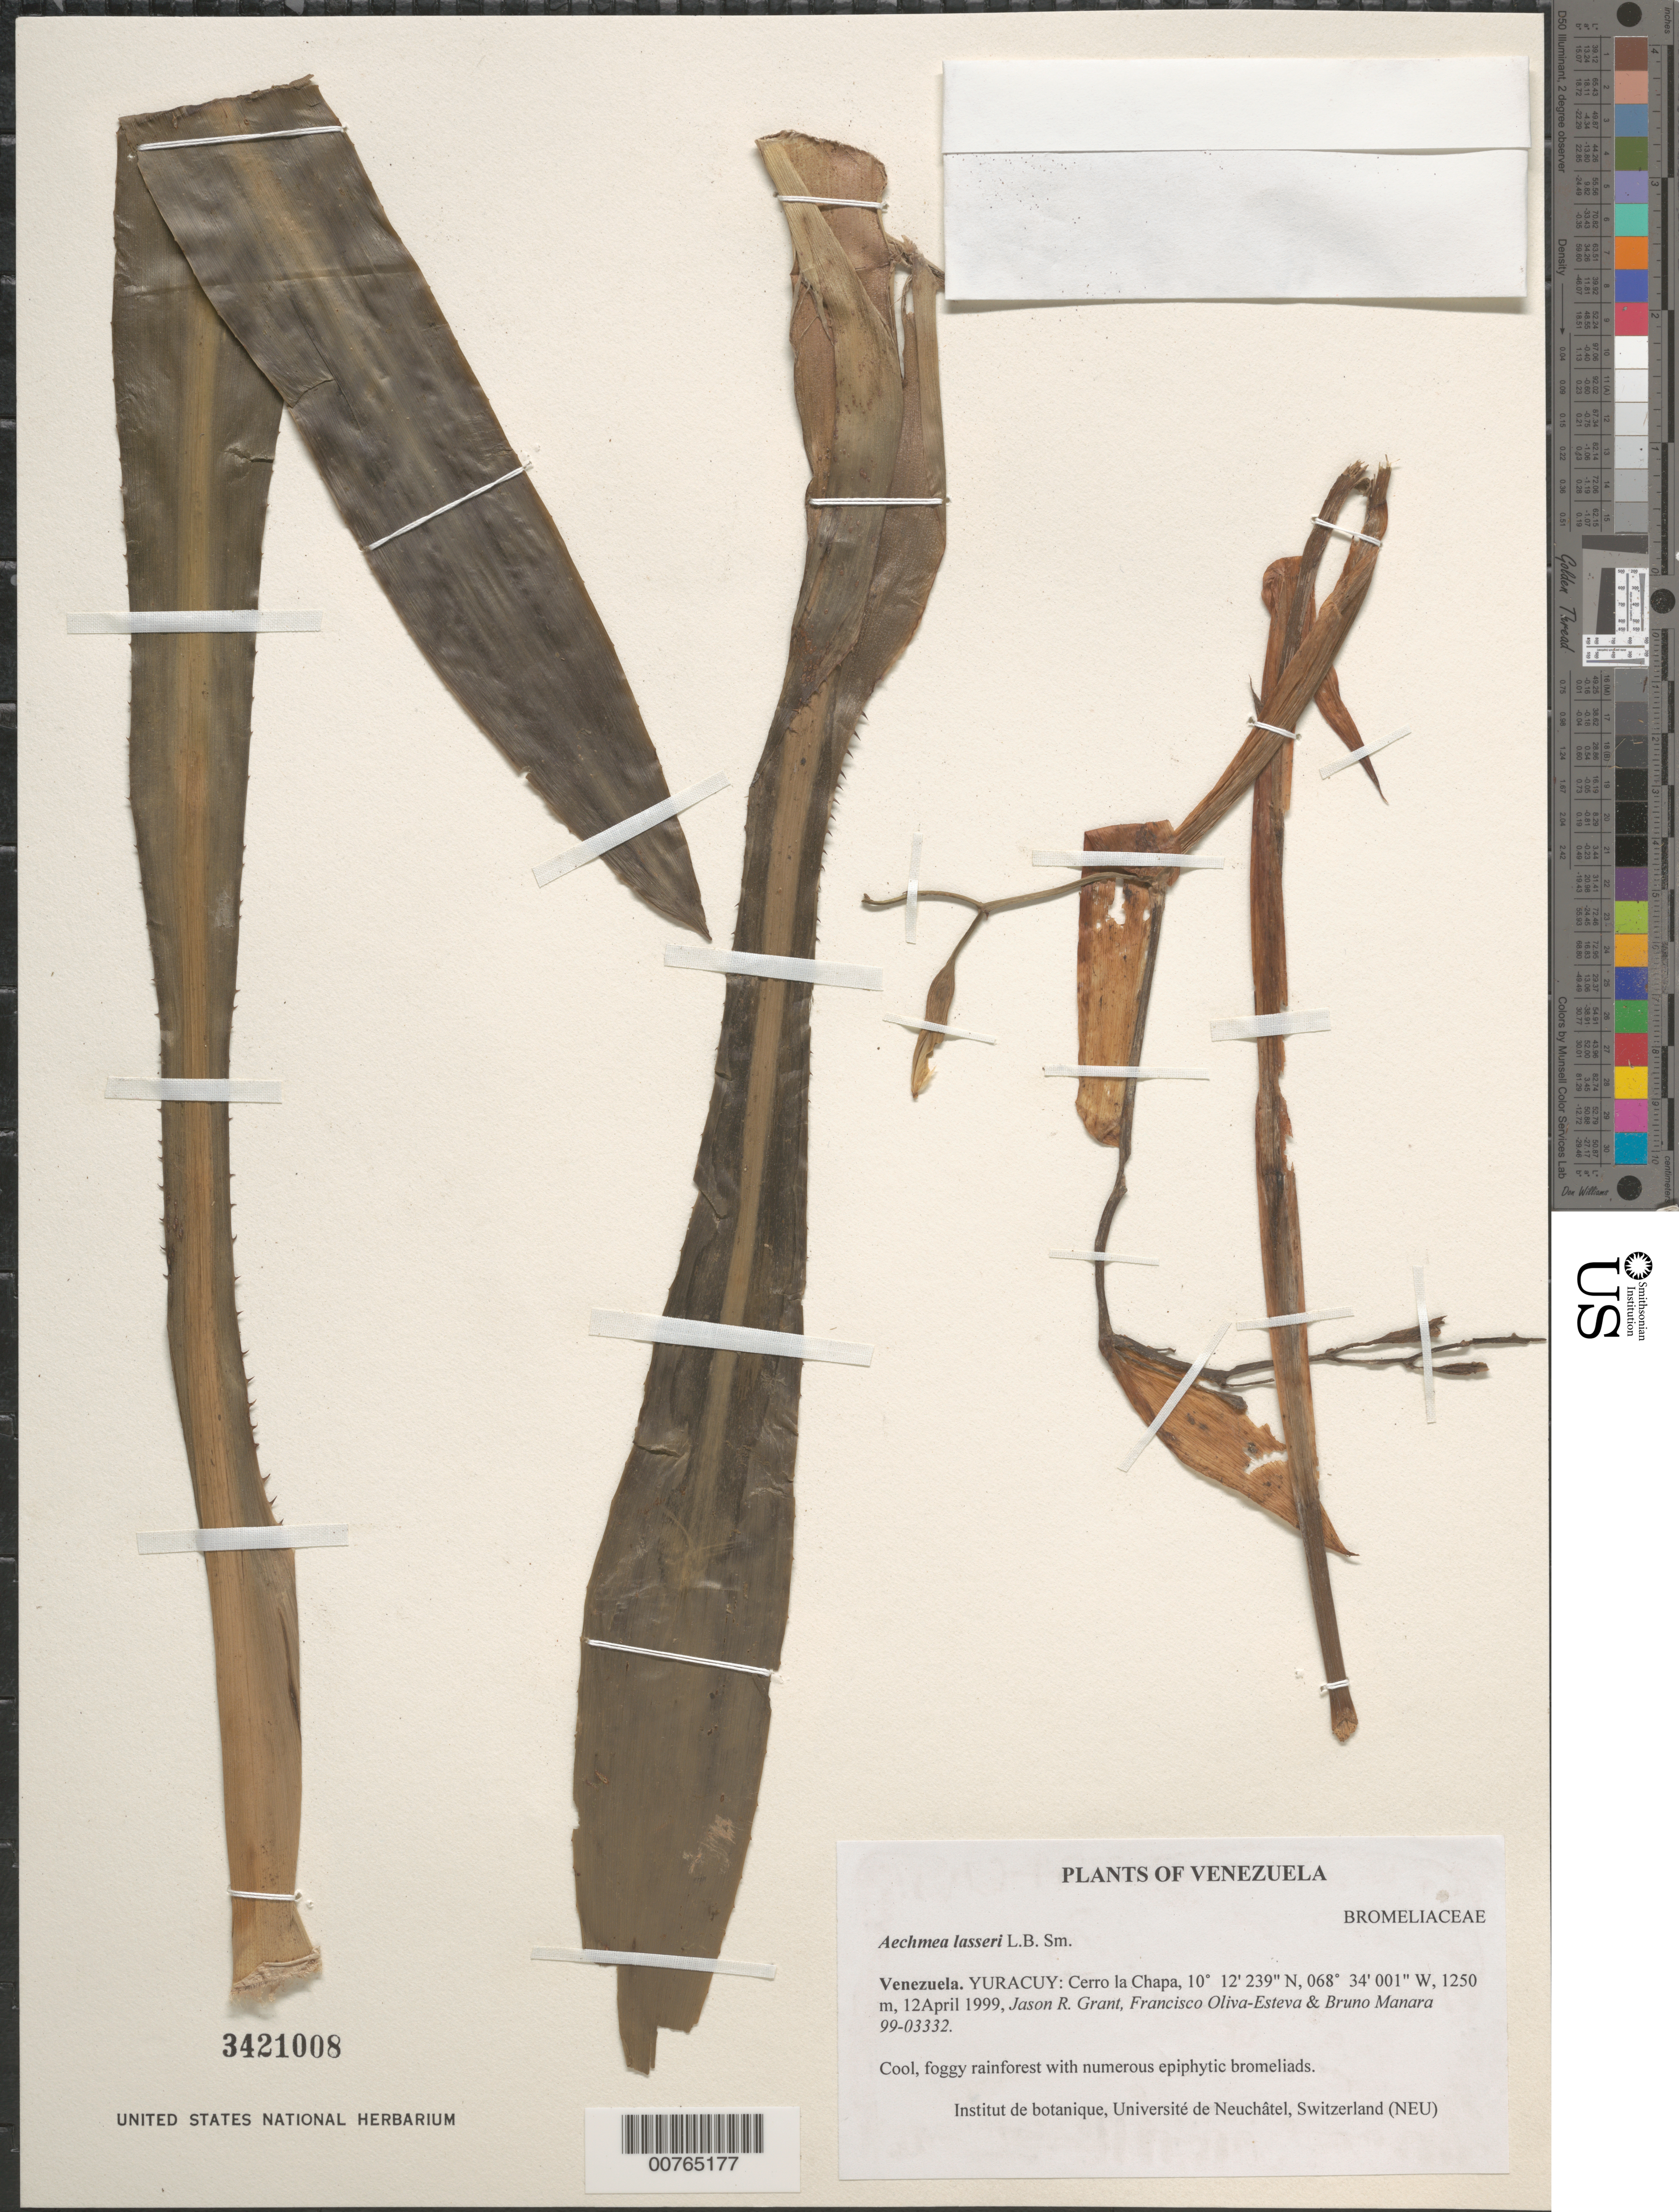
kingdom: Plantae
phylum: Tracheophyta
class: Liliopsida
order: Poales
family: Bromeliaceae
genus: Aechmea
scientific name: Aechmea lasseri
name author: L.B. Sm.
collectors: J. R. Grant, F. Oliva-Esteva & B. Manara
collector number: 99-03332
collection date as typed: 12 Apr 1999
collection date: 1999-04-12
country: Venezuela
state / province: Yaracuy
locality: Cerro la Chapa.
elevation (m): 1250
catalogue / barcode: US 3421008